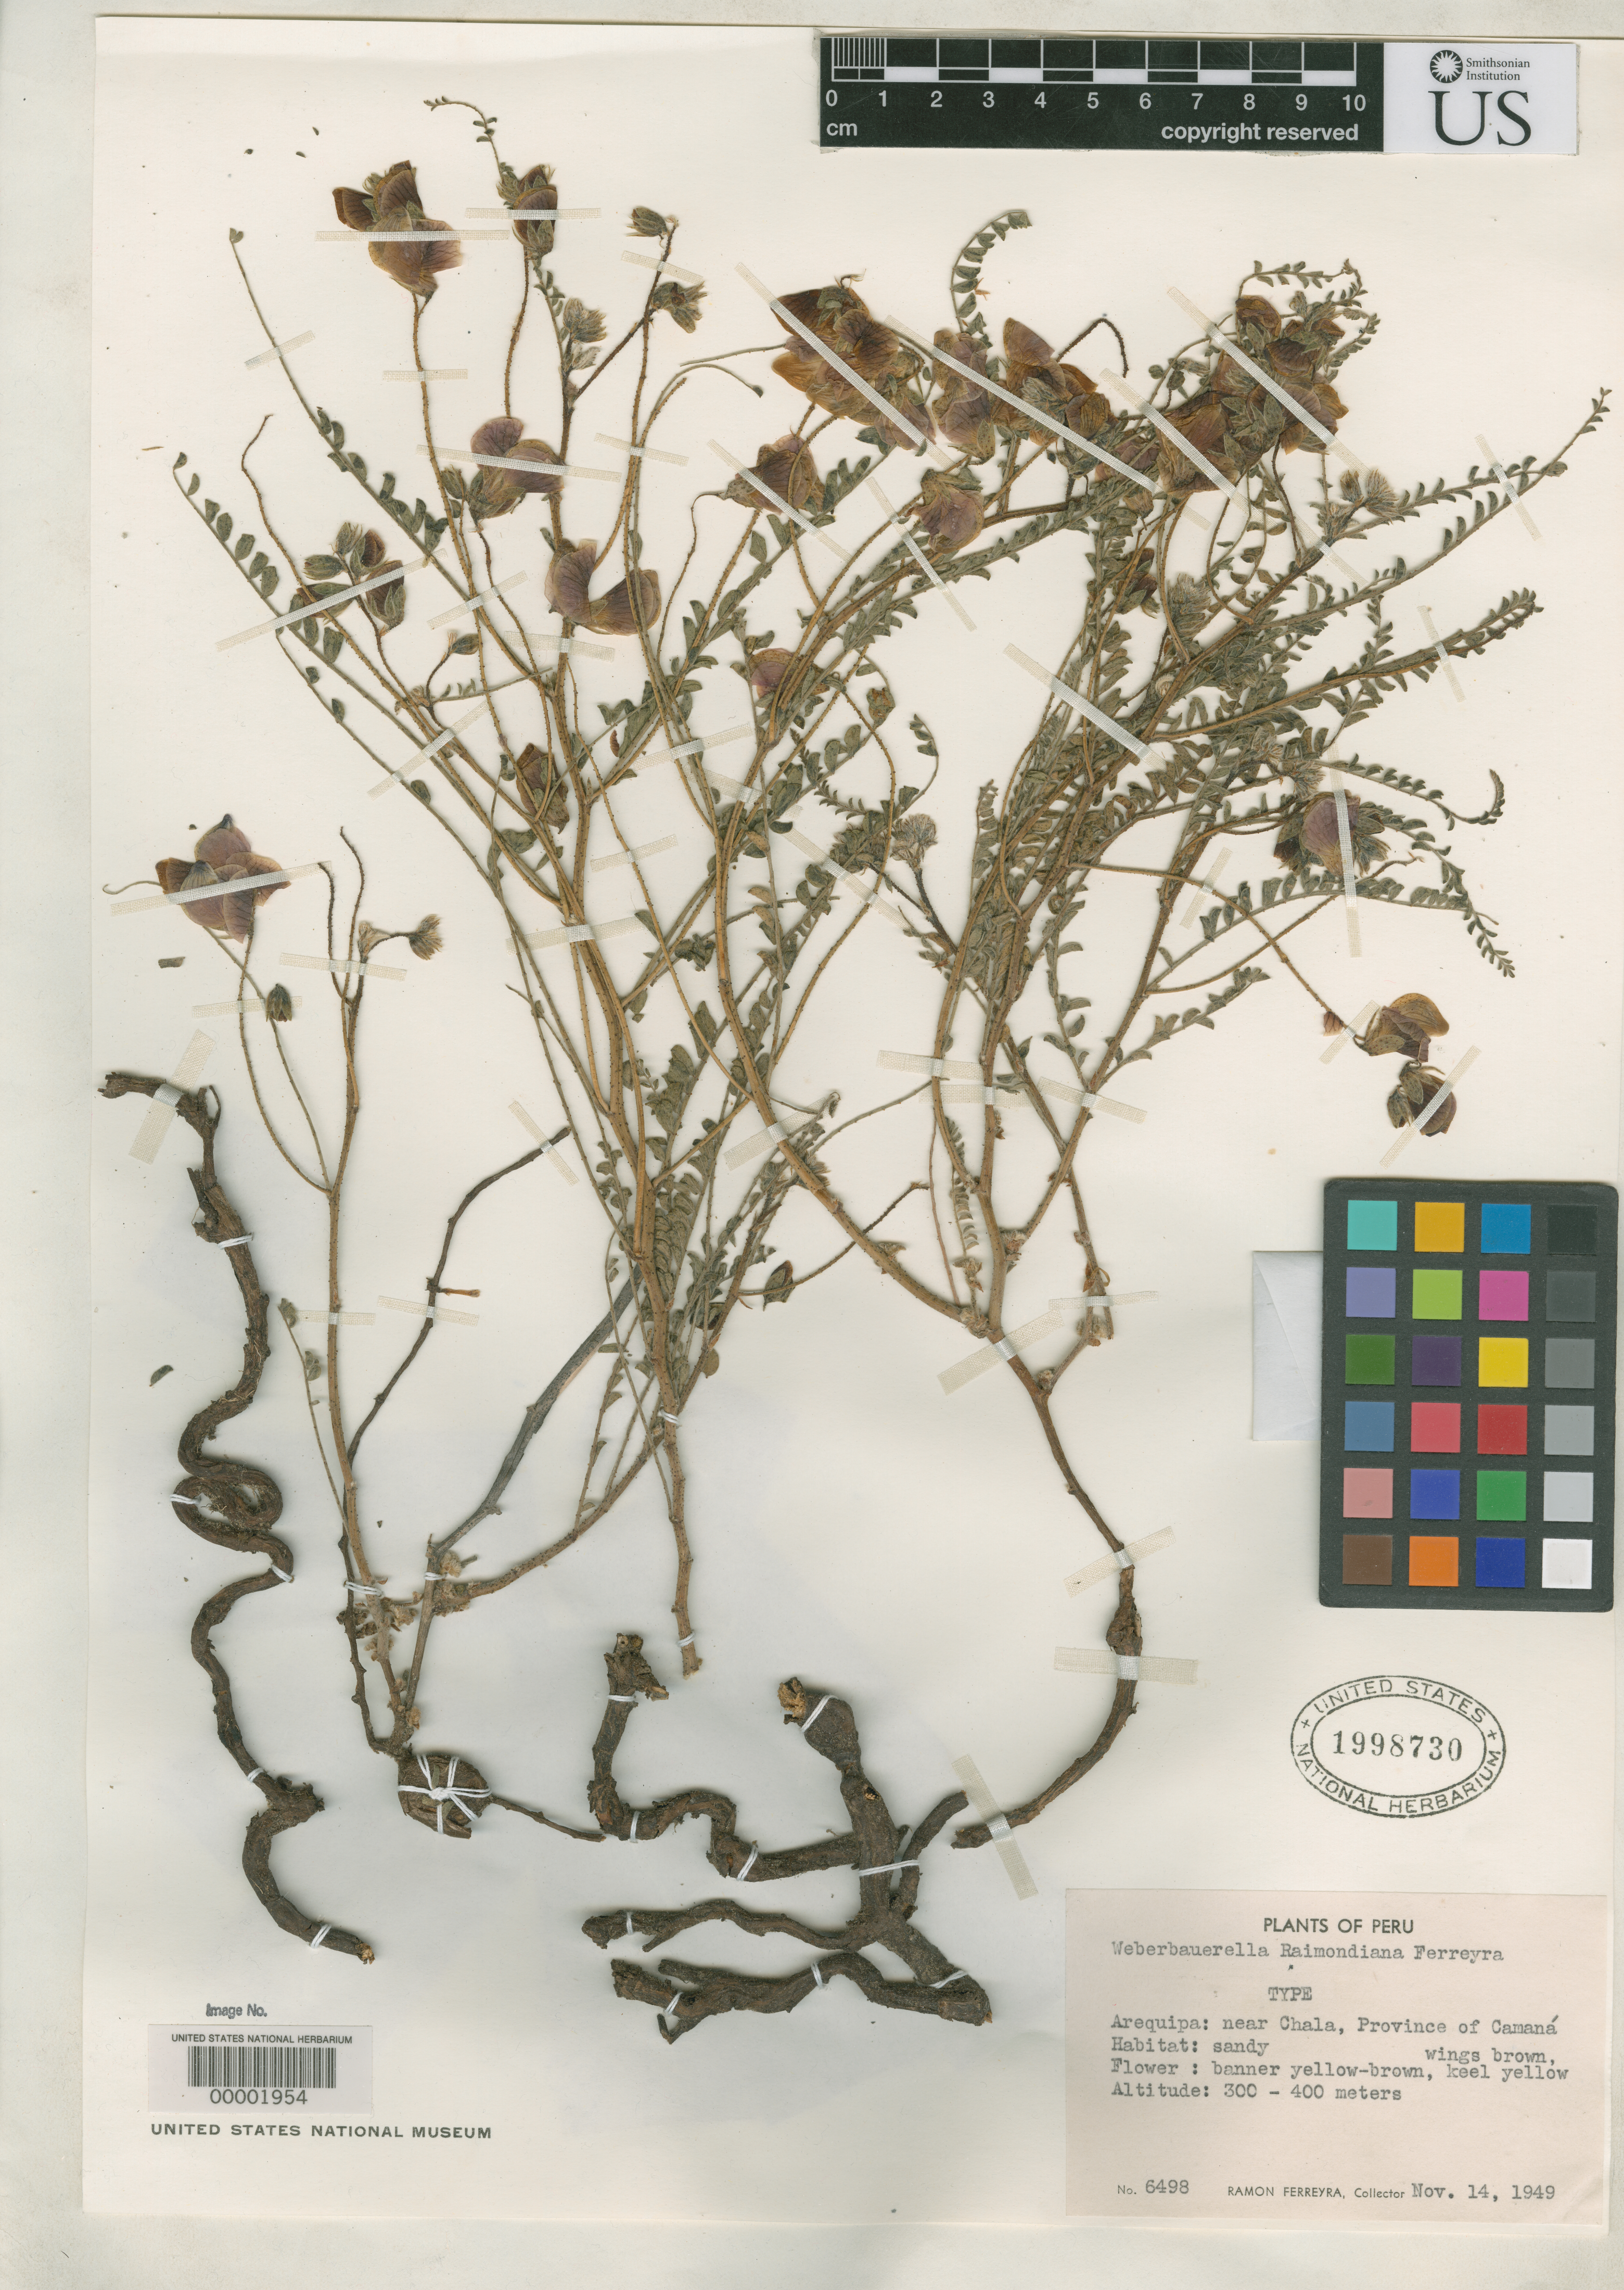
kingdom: Plantae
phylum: Tracheophyta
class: Magnoliopsida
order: Fabales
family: Fabaceae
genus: Weberbauerella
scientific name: Weberbauerella raimondiana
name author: Ferreyra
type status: Holotype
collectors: R. A. Ferreyra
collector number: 6498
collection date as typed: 14 Nov 1949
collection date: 1949-11-14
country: Peru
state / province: Arequipa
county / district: Camaná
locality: near Chala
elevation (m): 300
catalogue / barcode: US 1998730